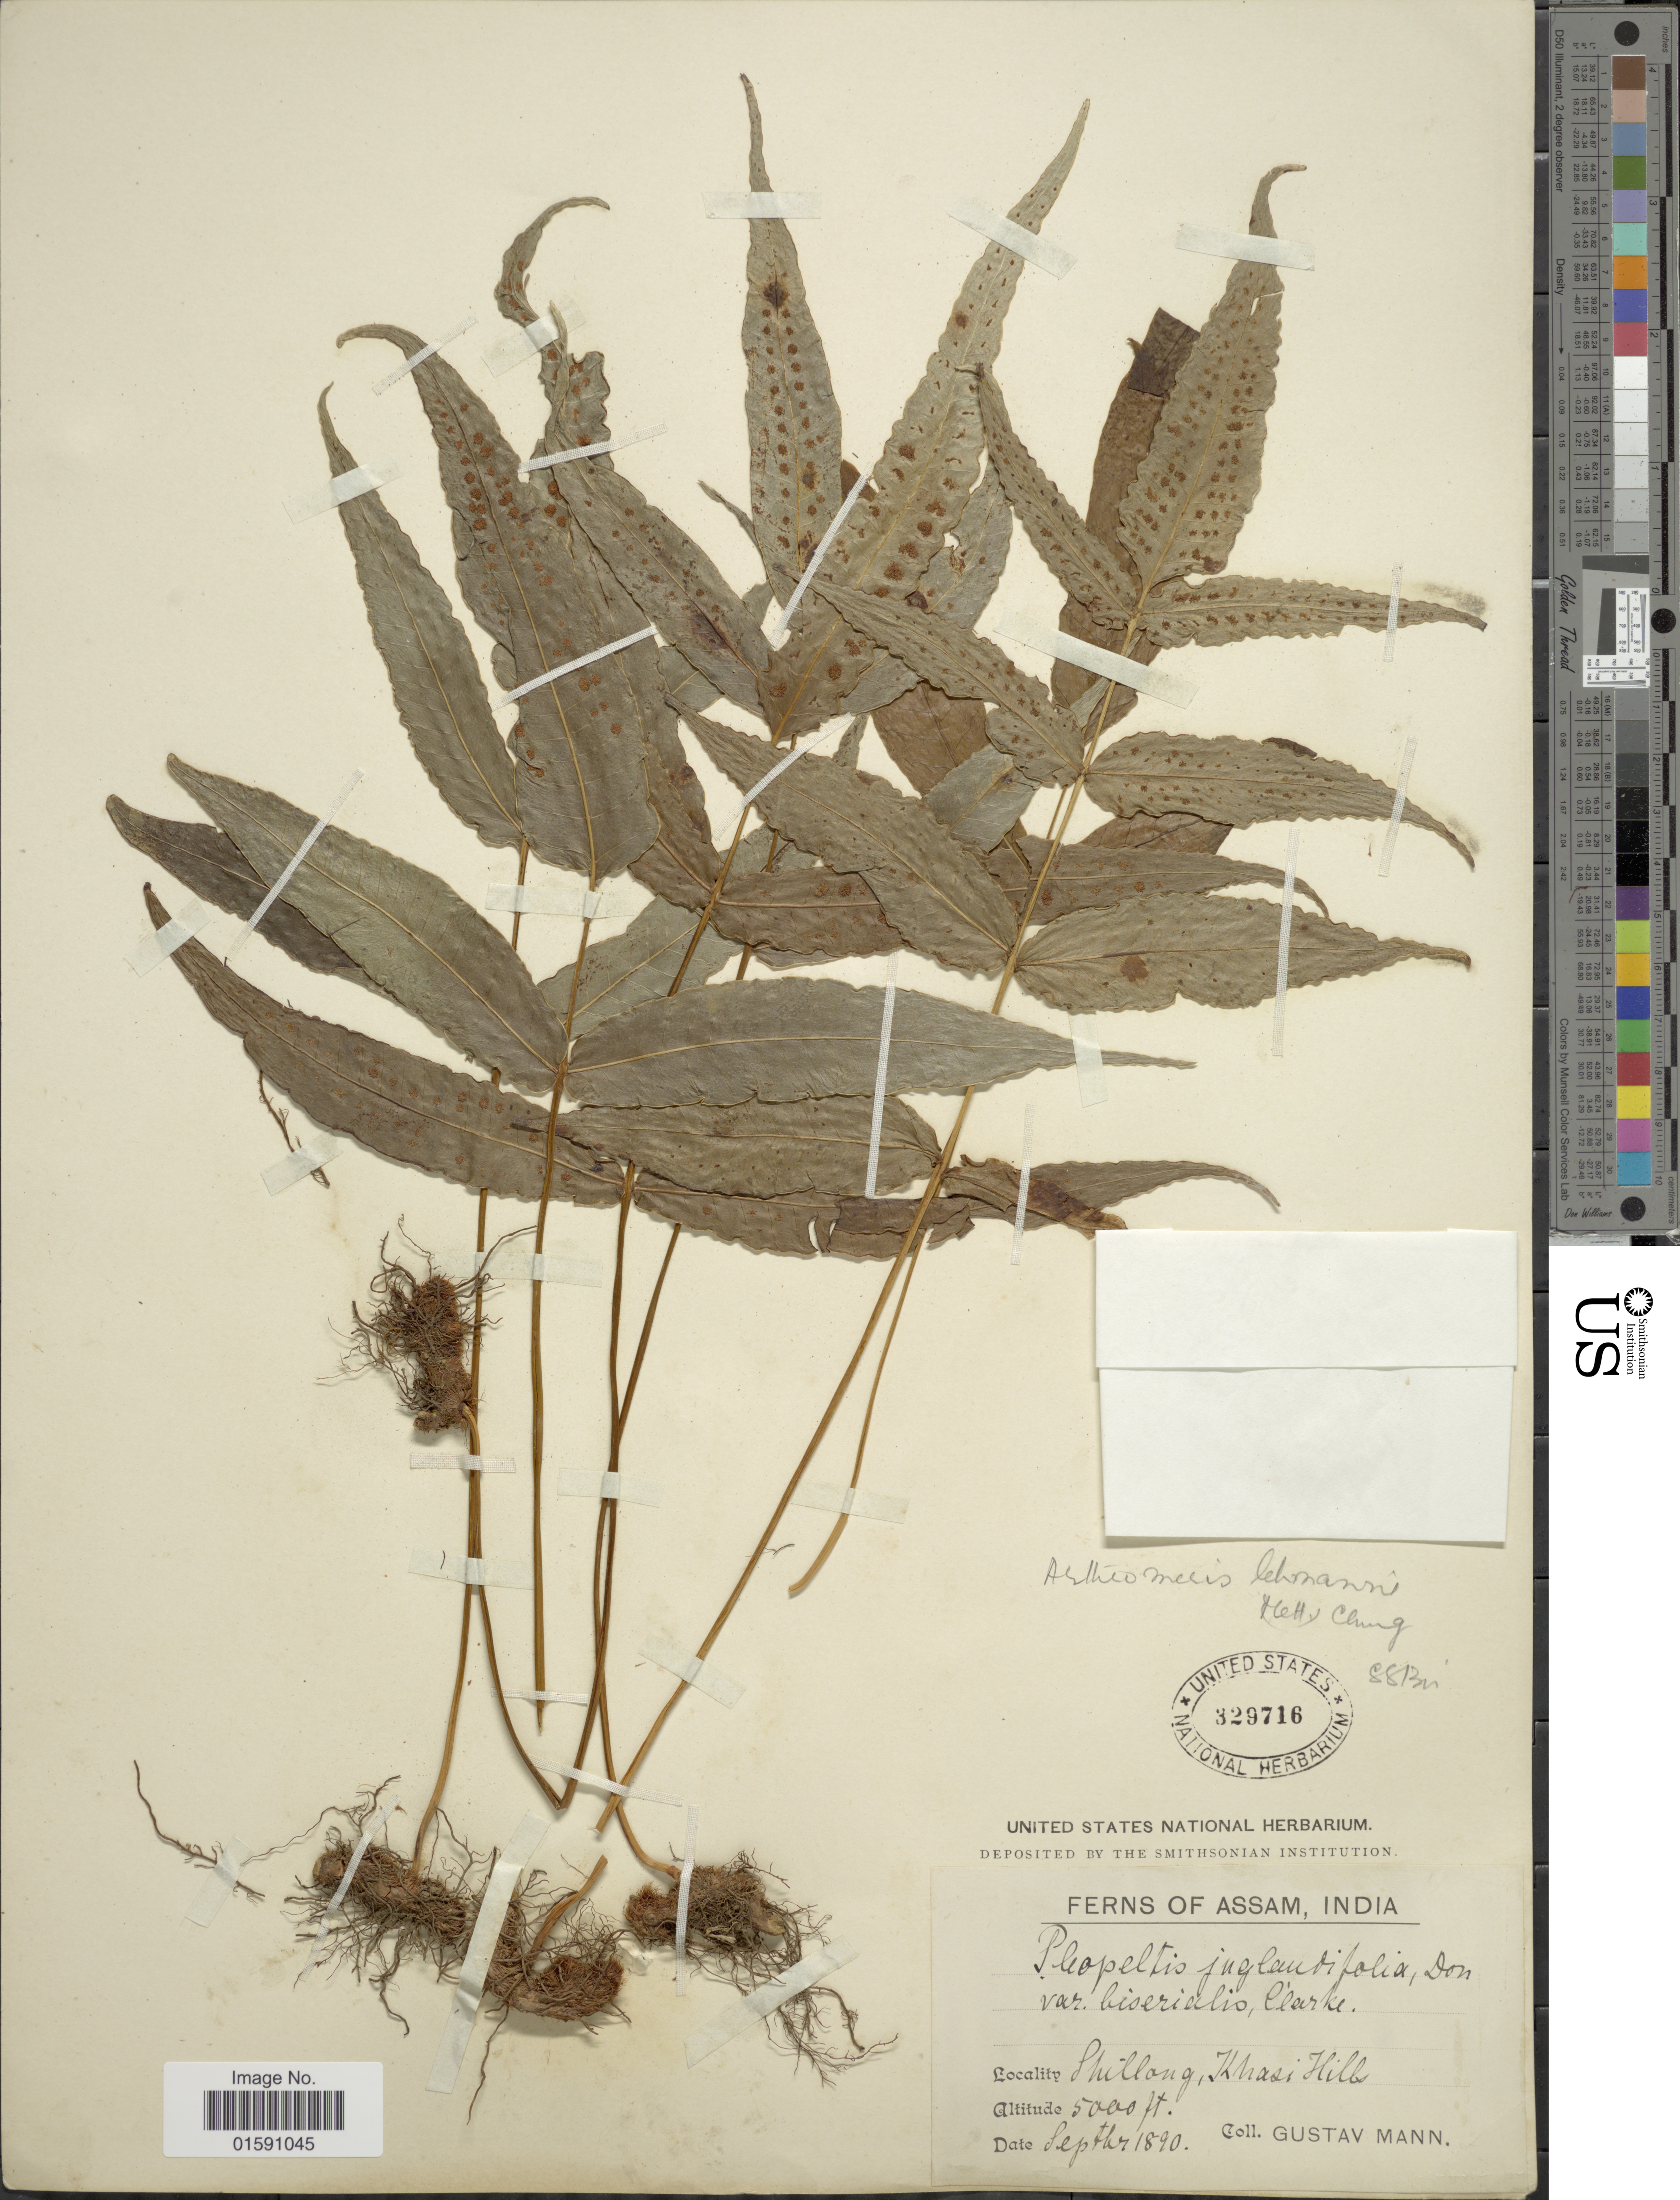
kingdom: Plantae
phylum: Tracheophyta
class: Polypodiopsida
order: Polypodiales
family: Polypodiaceae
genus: Arthromeris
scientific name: Arthromeris lehmannii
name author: (Mett.) Ching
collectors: G. Mann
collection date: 1890-09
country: India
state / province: Meghalaya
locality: Shillong, Khasi Hills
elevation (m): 1524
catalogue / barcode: US 329716